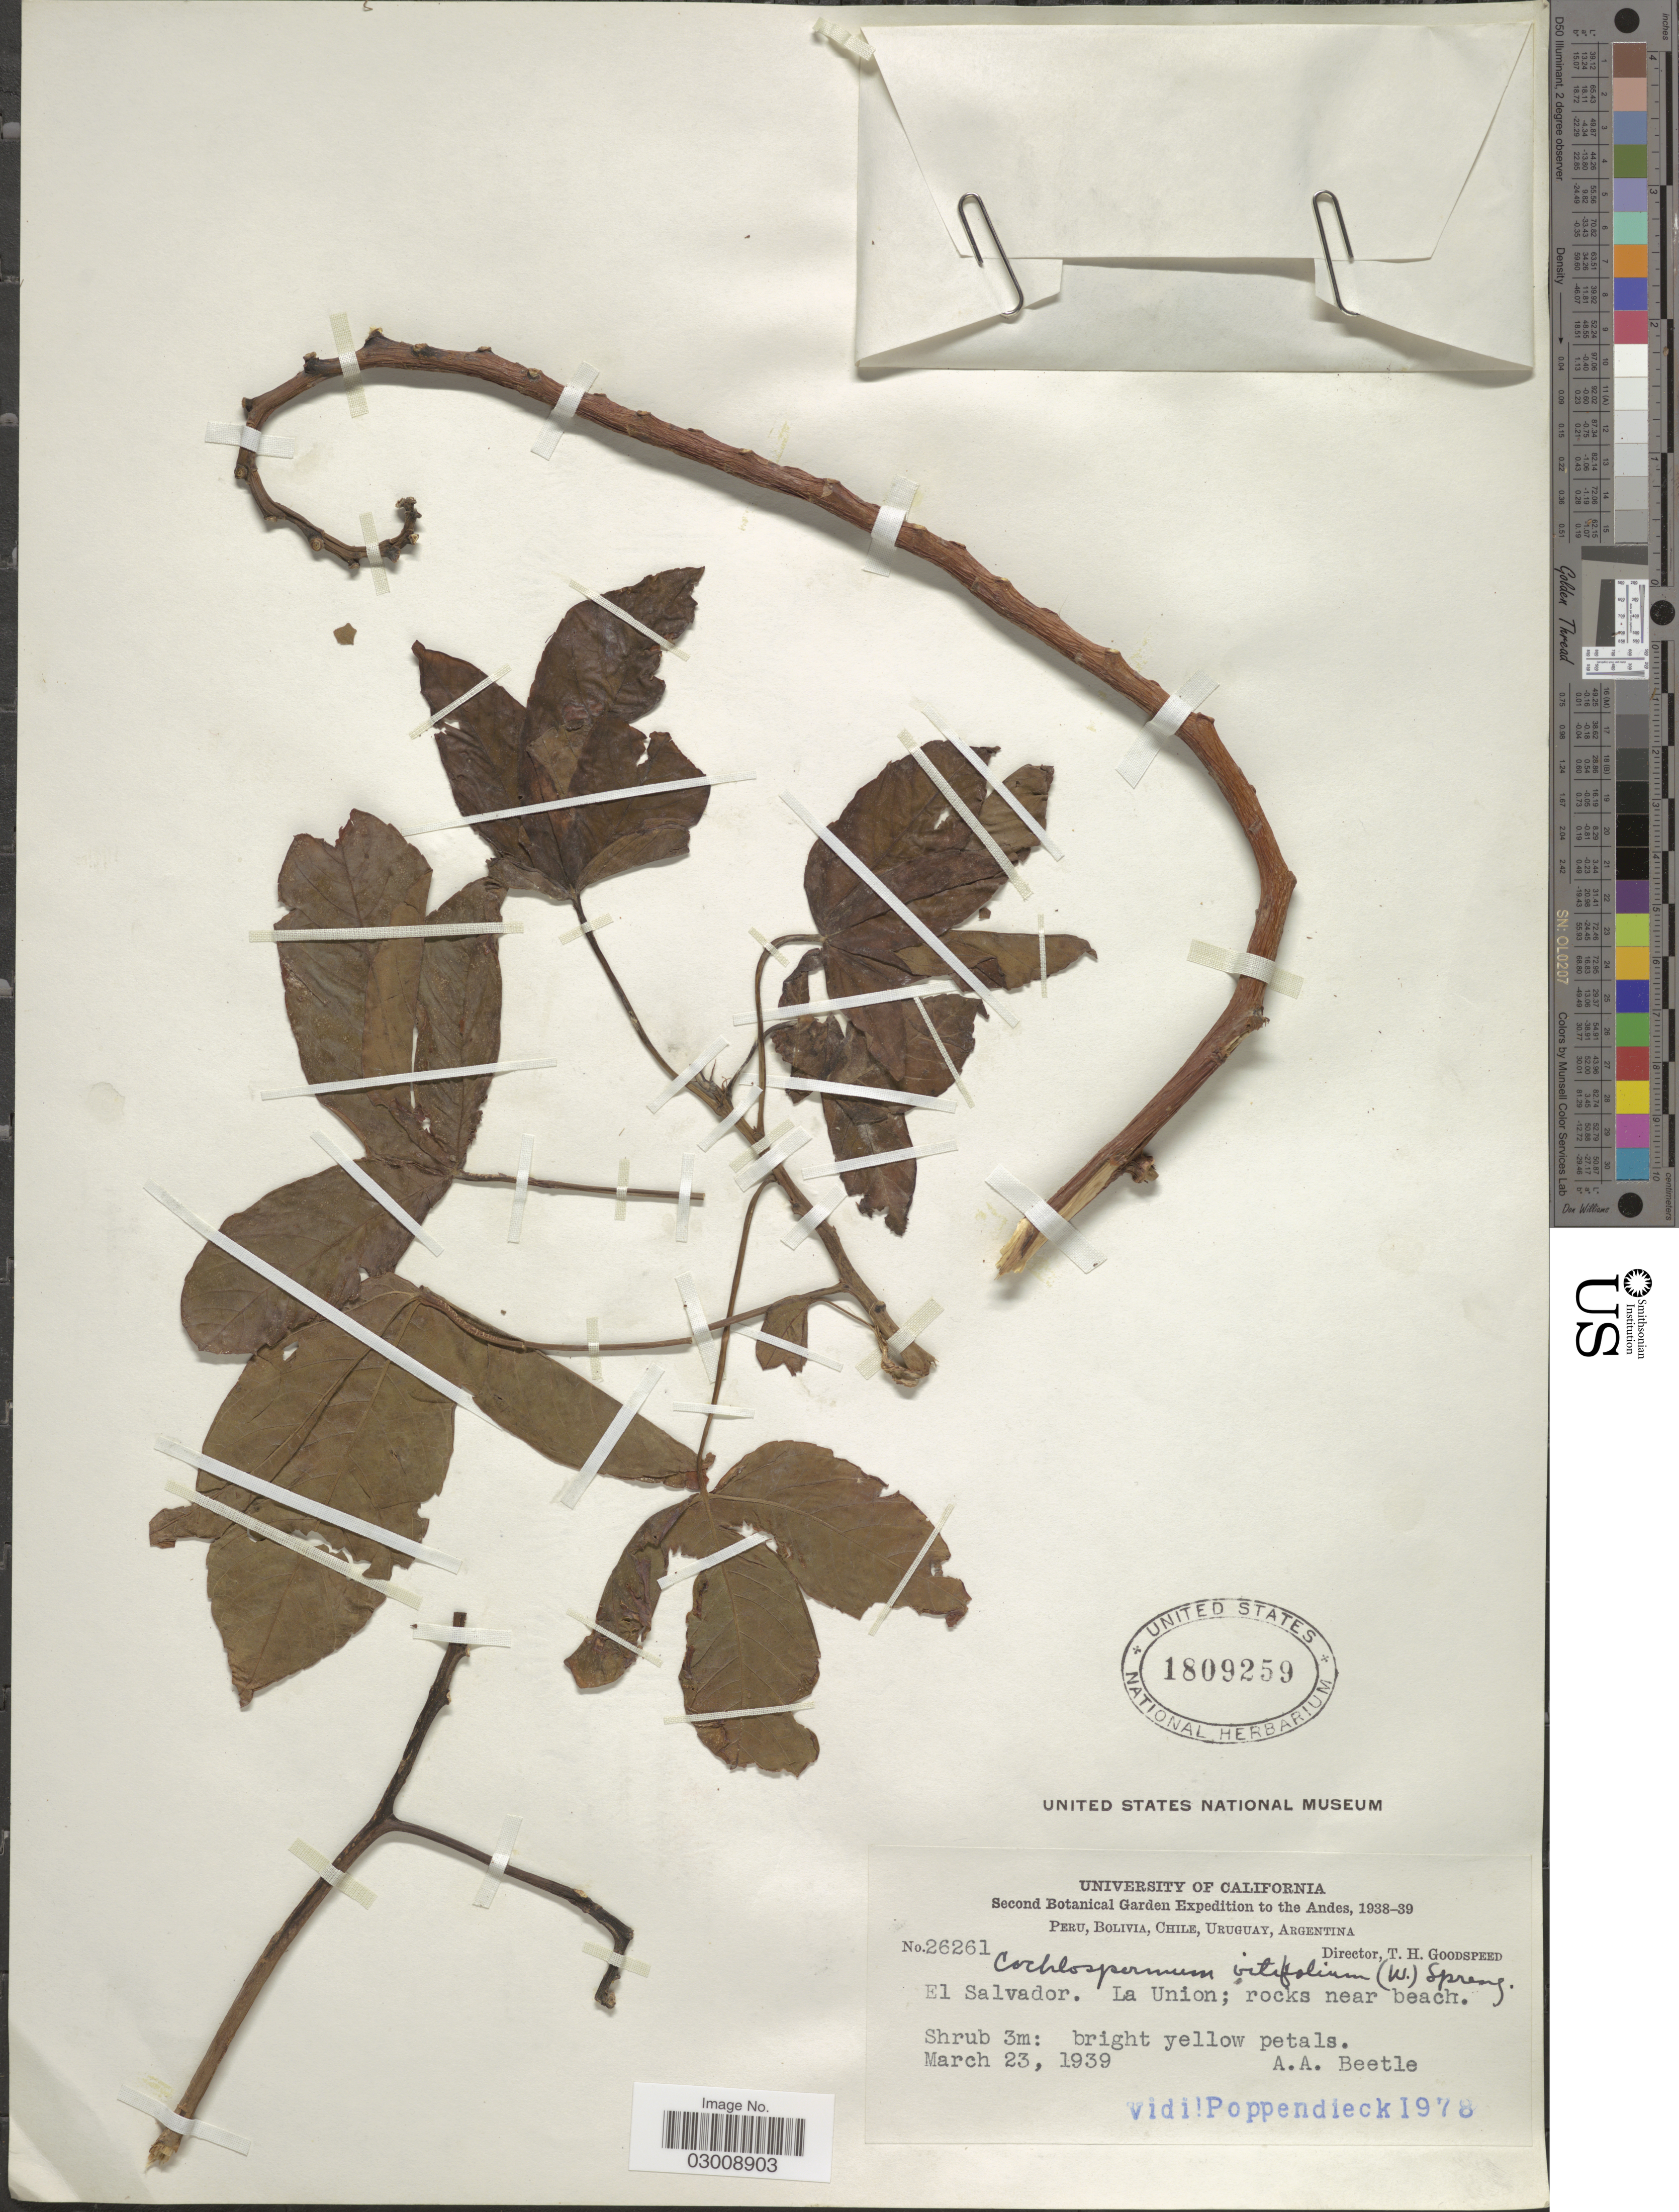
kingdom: Plantae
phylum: Tracheophyta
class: Magnoliopsida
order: Malvales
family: Cochlospermaceae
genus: Cochlospermum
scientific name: Cochlospermum vitifolium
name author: (Willd.) Spreng.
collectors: A. A. Beetle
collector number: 26261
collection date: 1939-03-23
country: El Salvador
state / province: La Union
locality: The Andes. Rocks near beach.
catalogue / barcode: US 1809259